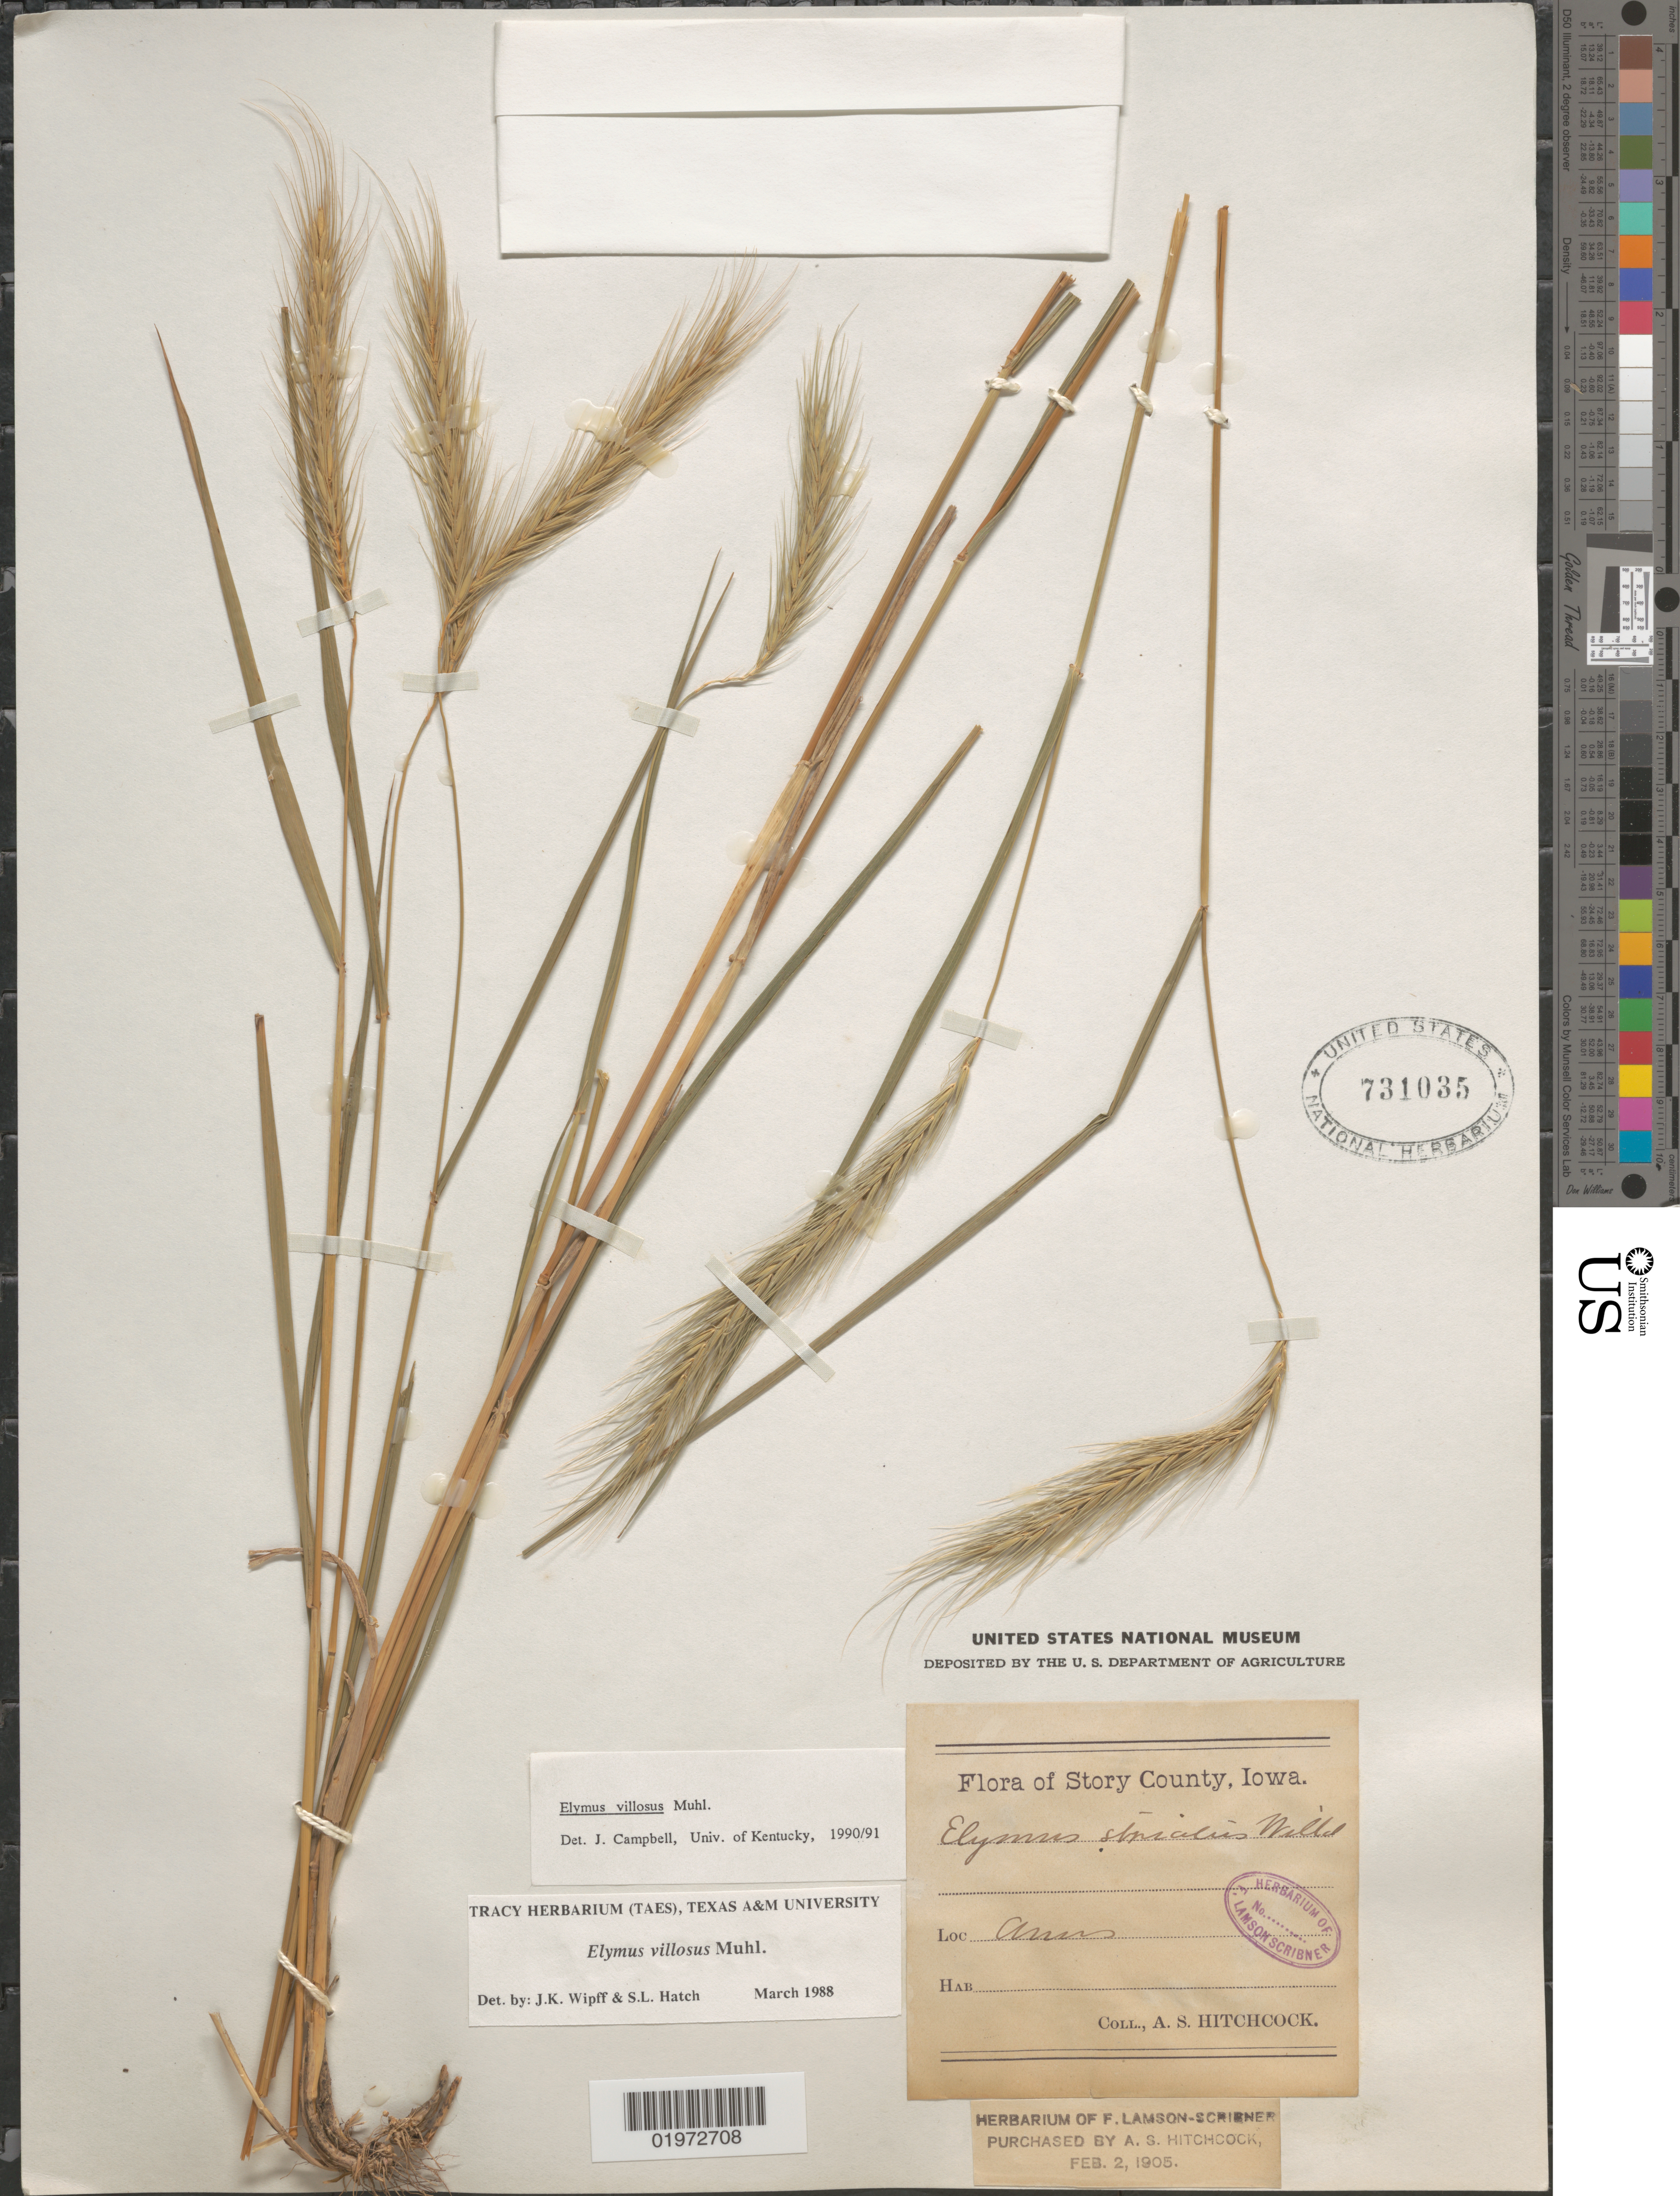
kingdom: Plantae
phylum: Tracheophyta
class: Liliopsida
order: Poales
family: Poaceae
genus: Elymus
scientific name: Elymus villosus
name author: Muhl. ex Willd.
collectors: A. S. Hitchcock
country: United States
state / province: Iowa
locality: Story County. Ames.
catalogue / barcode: US 731035